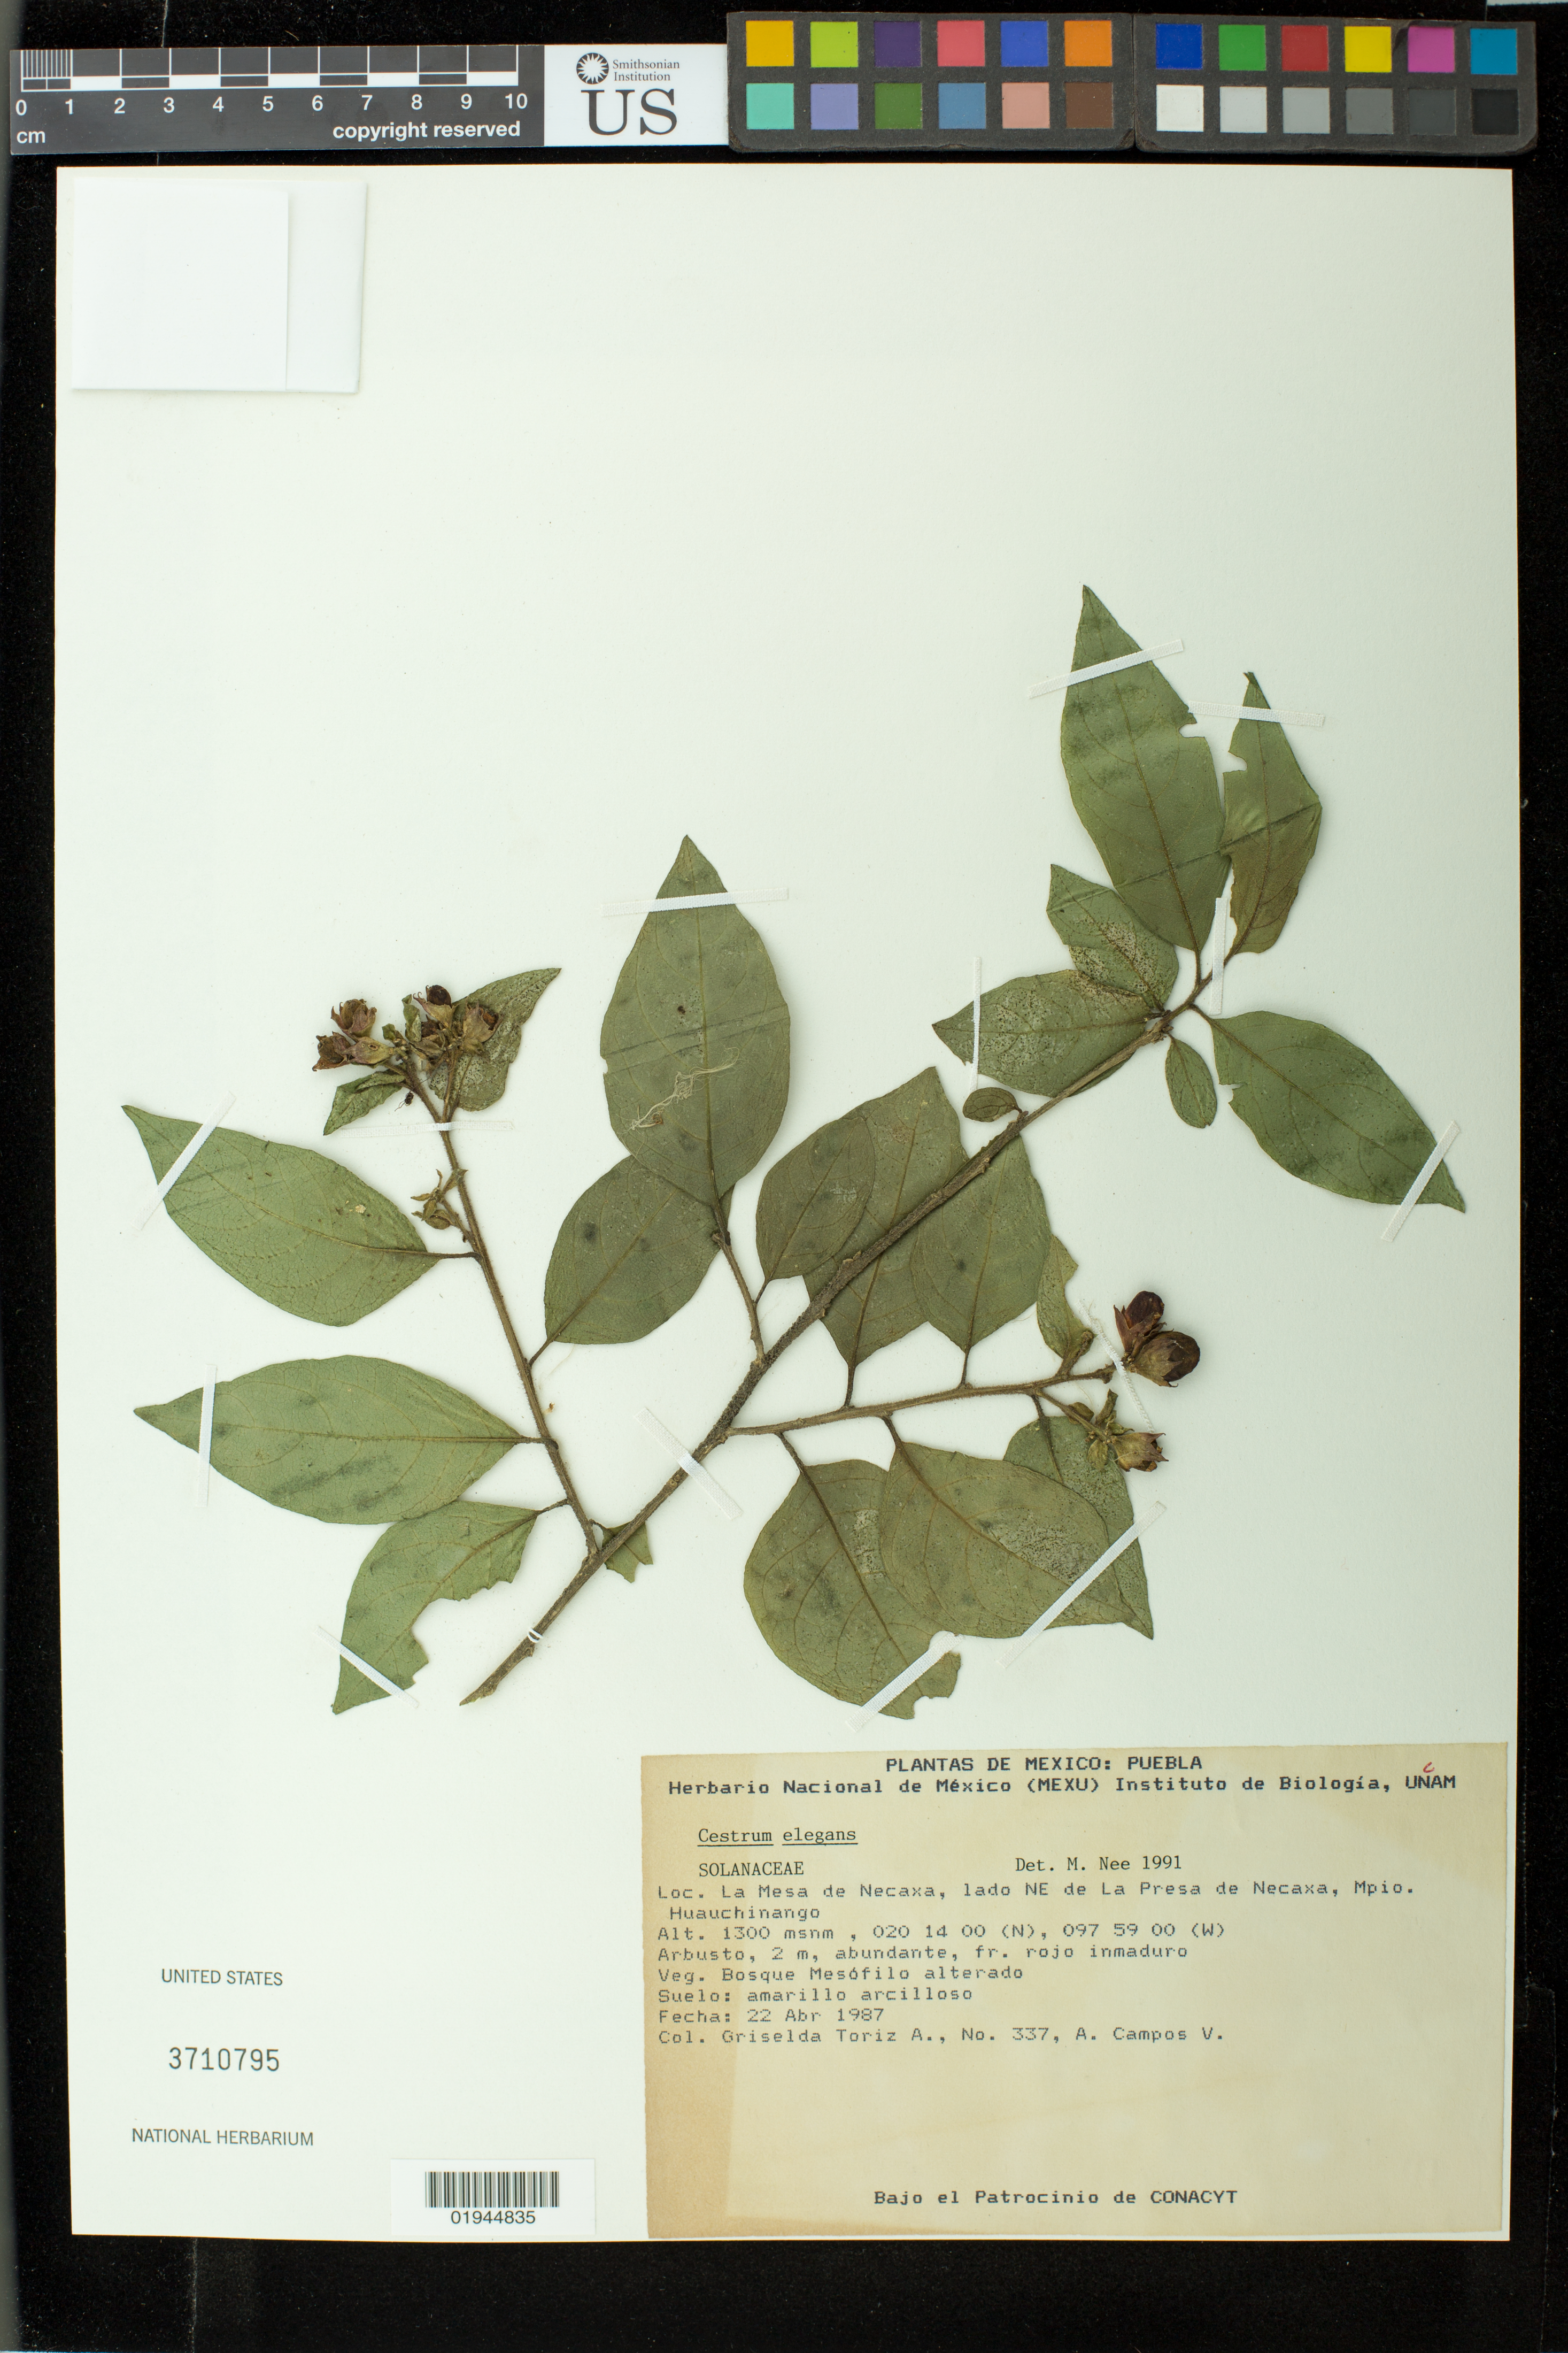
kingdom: Plantae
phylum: Tracheophyta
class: Magnoliopsida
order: Solanales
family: Solanaceae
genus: Cestrum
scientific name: Cestrum elegans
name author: (Brongn.) Schltdl.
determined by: Nee, Michael H.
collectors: G. Toriz A. & A. Campos V.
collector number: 337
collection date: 1987-04-22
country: Mexico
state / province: Puebla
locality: La Mesa de Necaxa, lado NE de la Presa de Presa de Necaxa, Mpio. Huauchinango.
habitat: bosque mesofilio alterado, suelo: amarillo arcilloso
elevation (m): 1300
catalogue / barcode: US 3710795